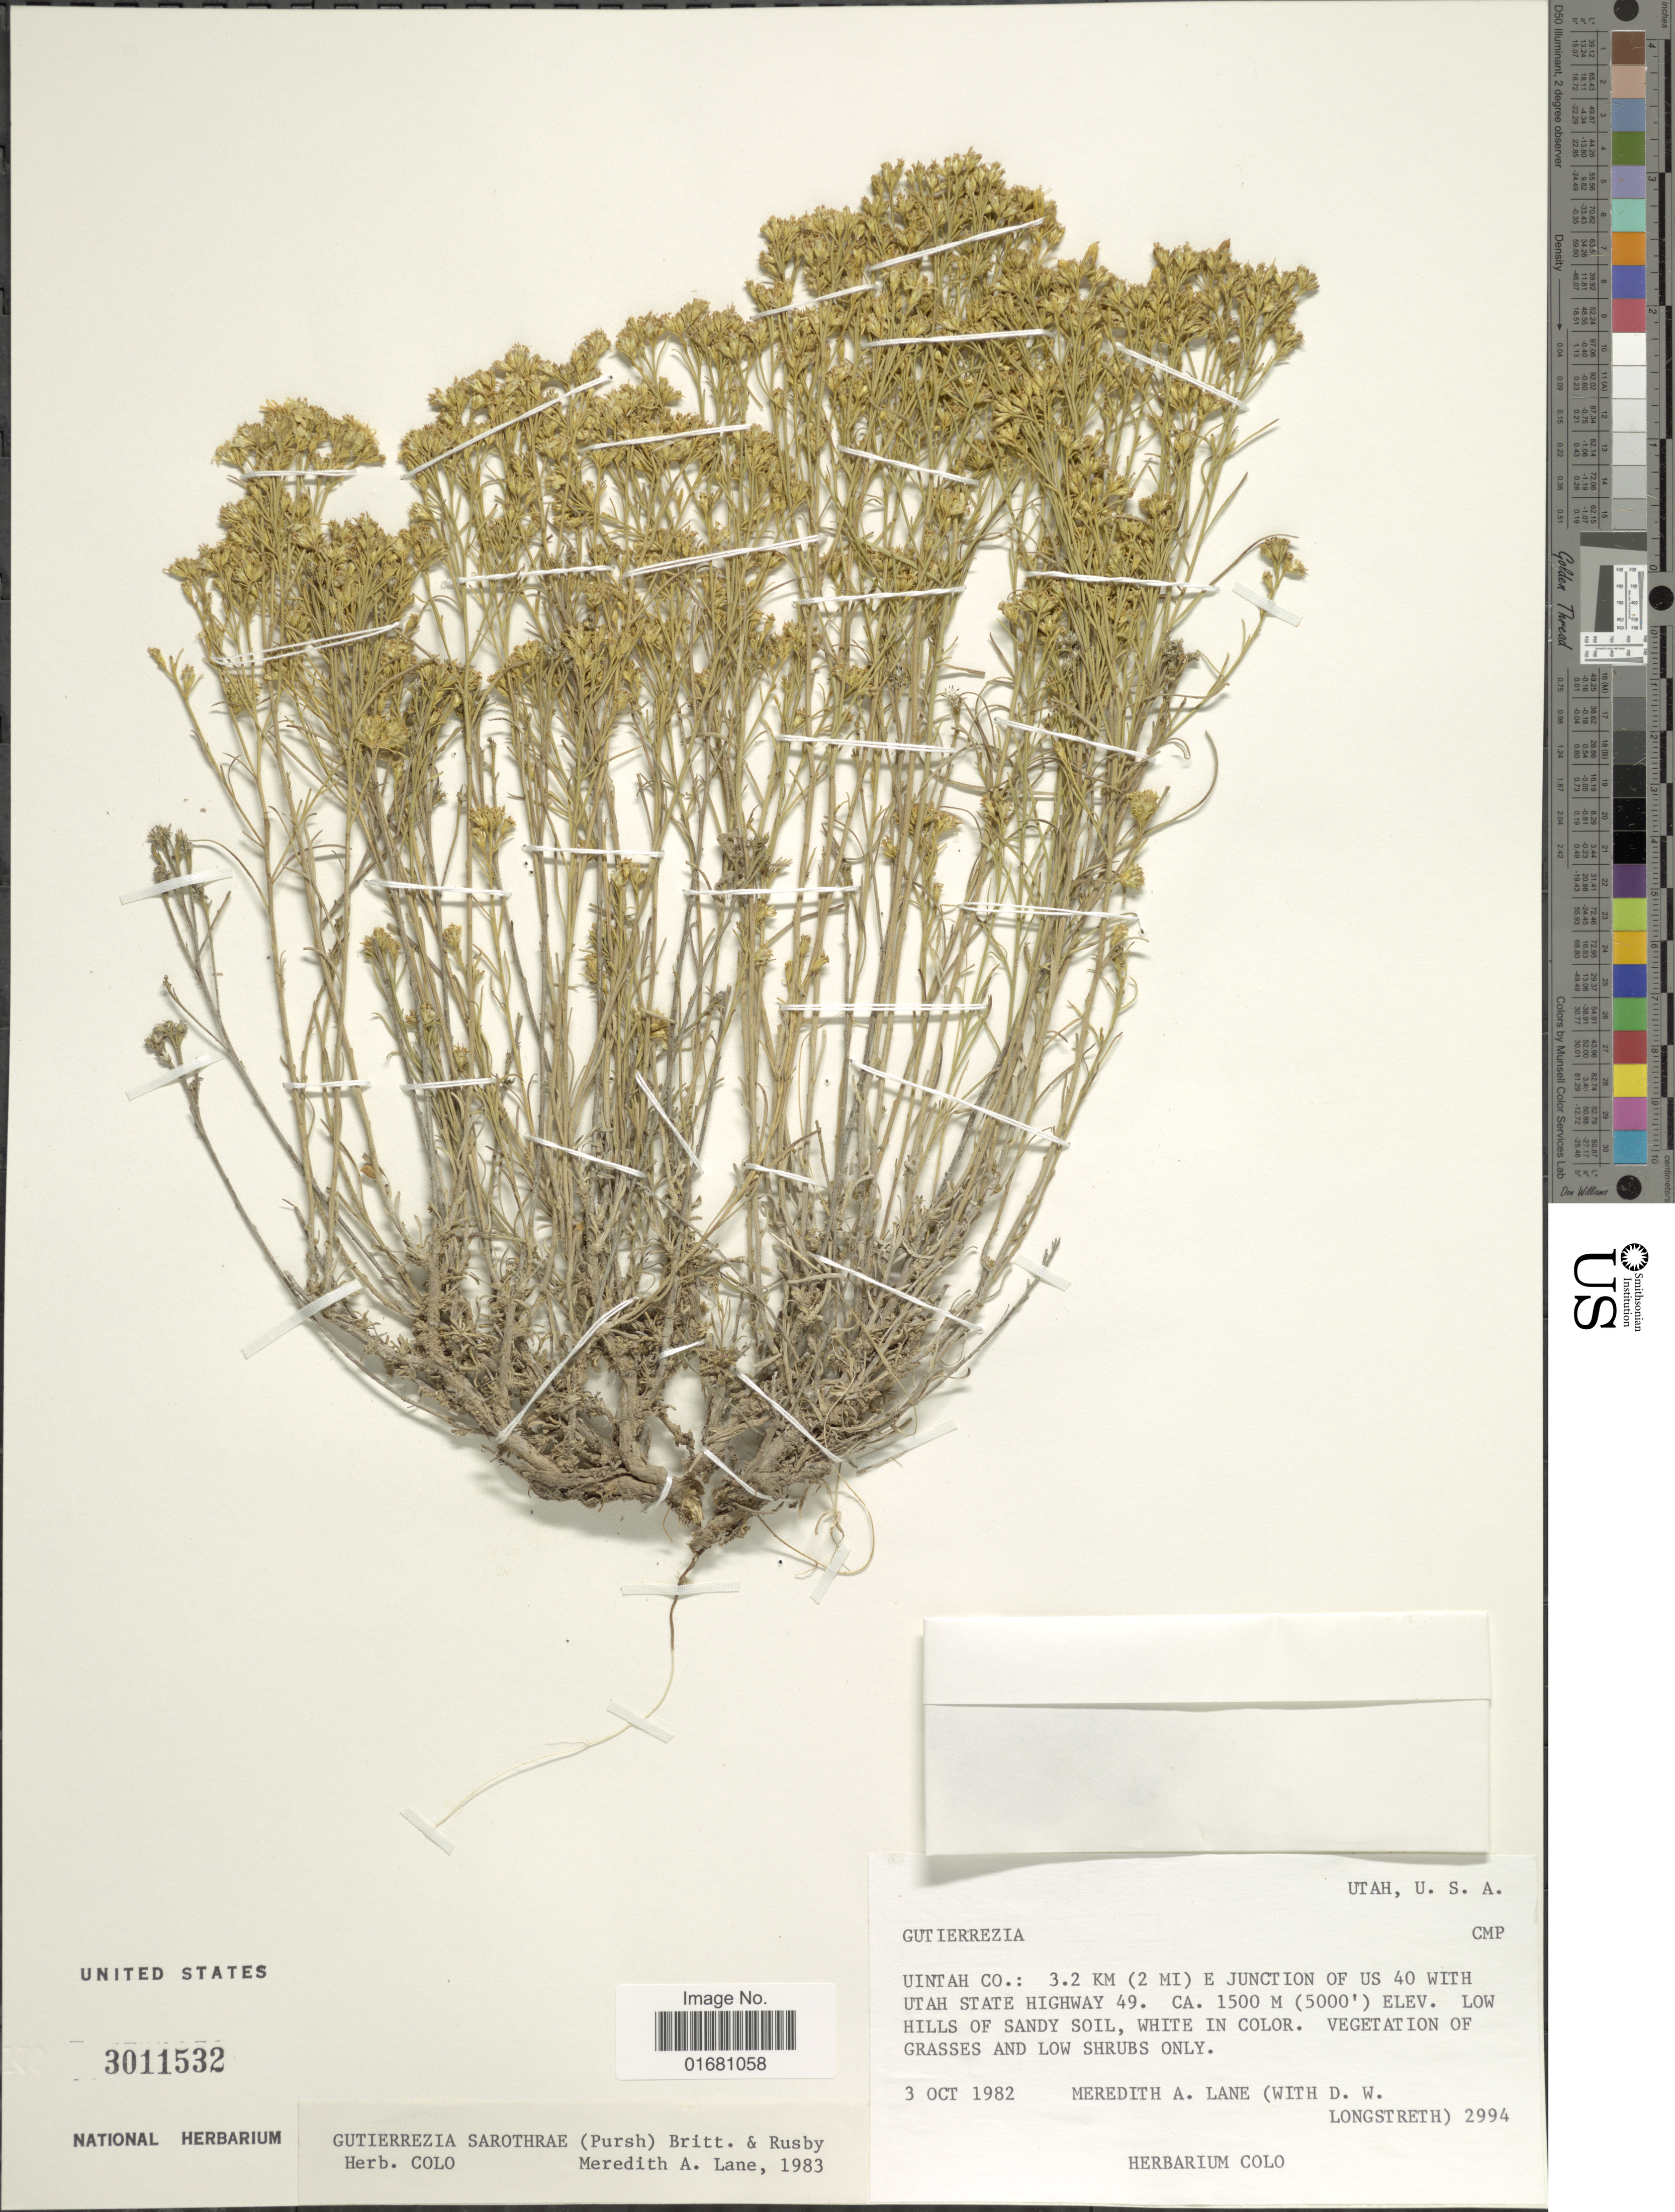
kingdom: Plantae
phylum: Tracheophyta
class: Magnoliopsida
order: Asterales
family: Asteraceae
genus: Gutierrezia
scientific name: Gutierrezia sarothrae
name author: (Pursh) Britton & Rusby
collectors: M. A. Lane & Longstreth, D. W.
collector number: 2994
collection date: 1982-10-03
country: United States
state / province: Utah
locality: Uintah Co.: 3.2 km ( 2mi.) E Junction of US 40 with Utah State Highway 49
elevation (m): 1500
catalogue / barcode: US 3011532